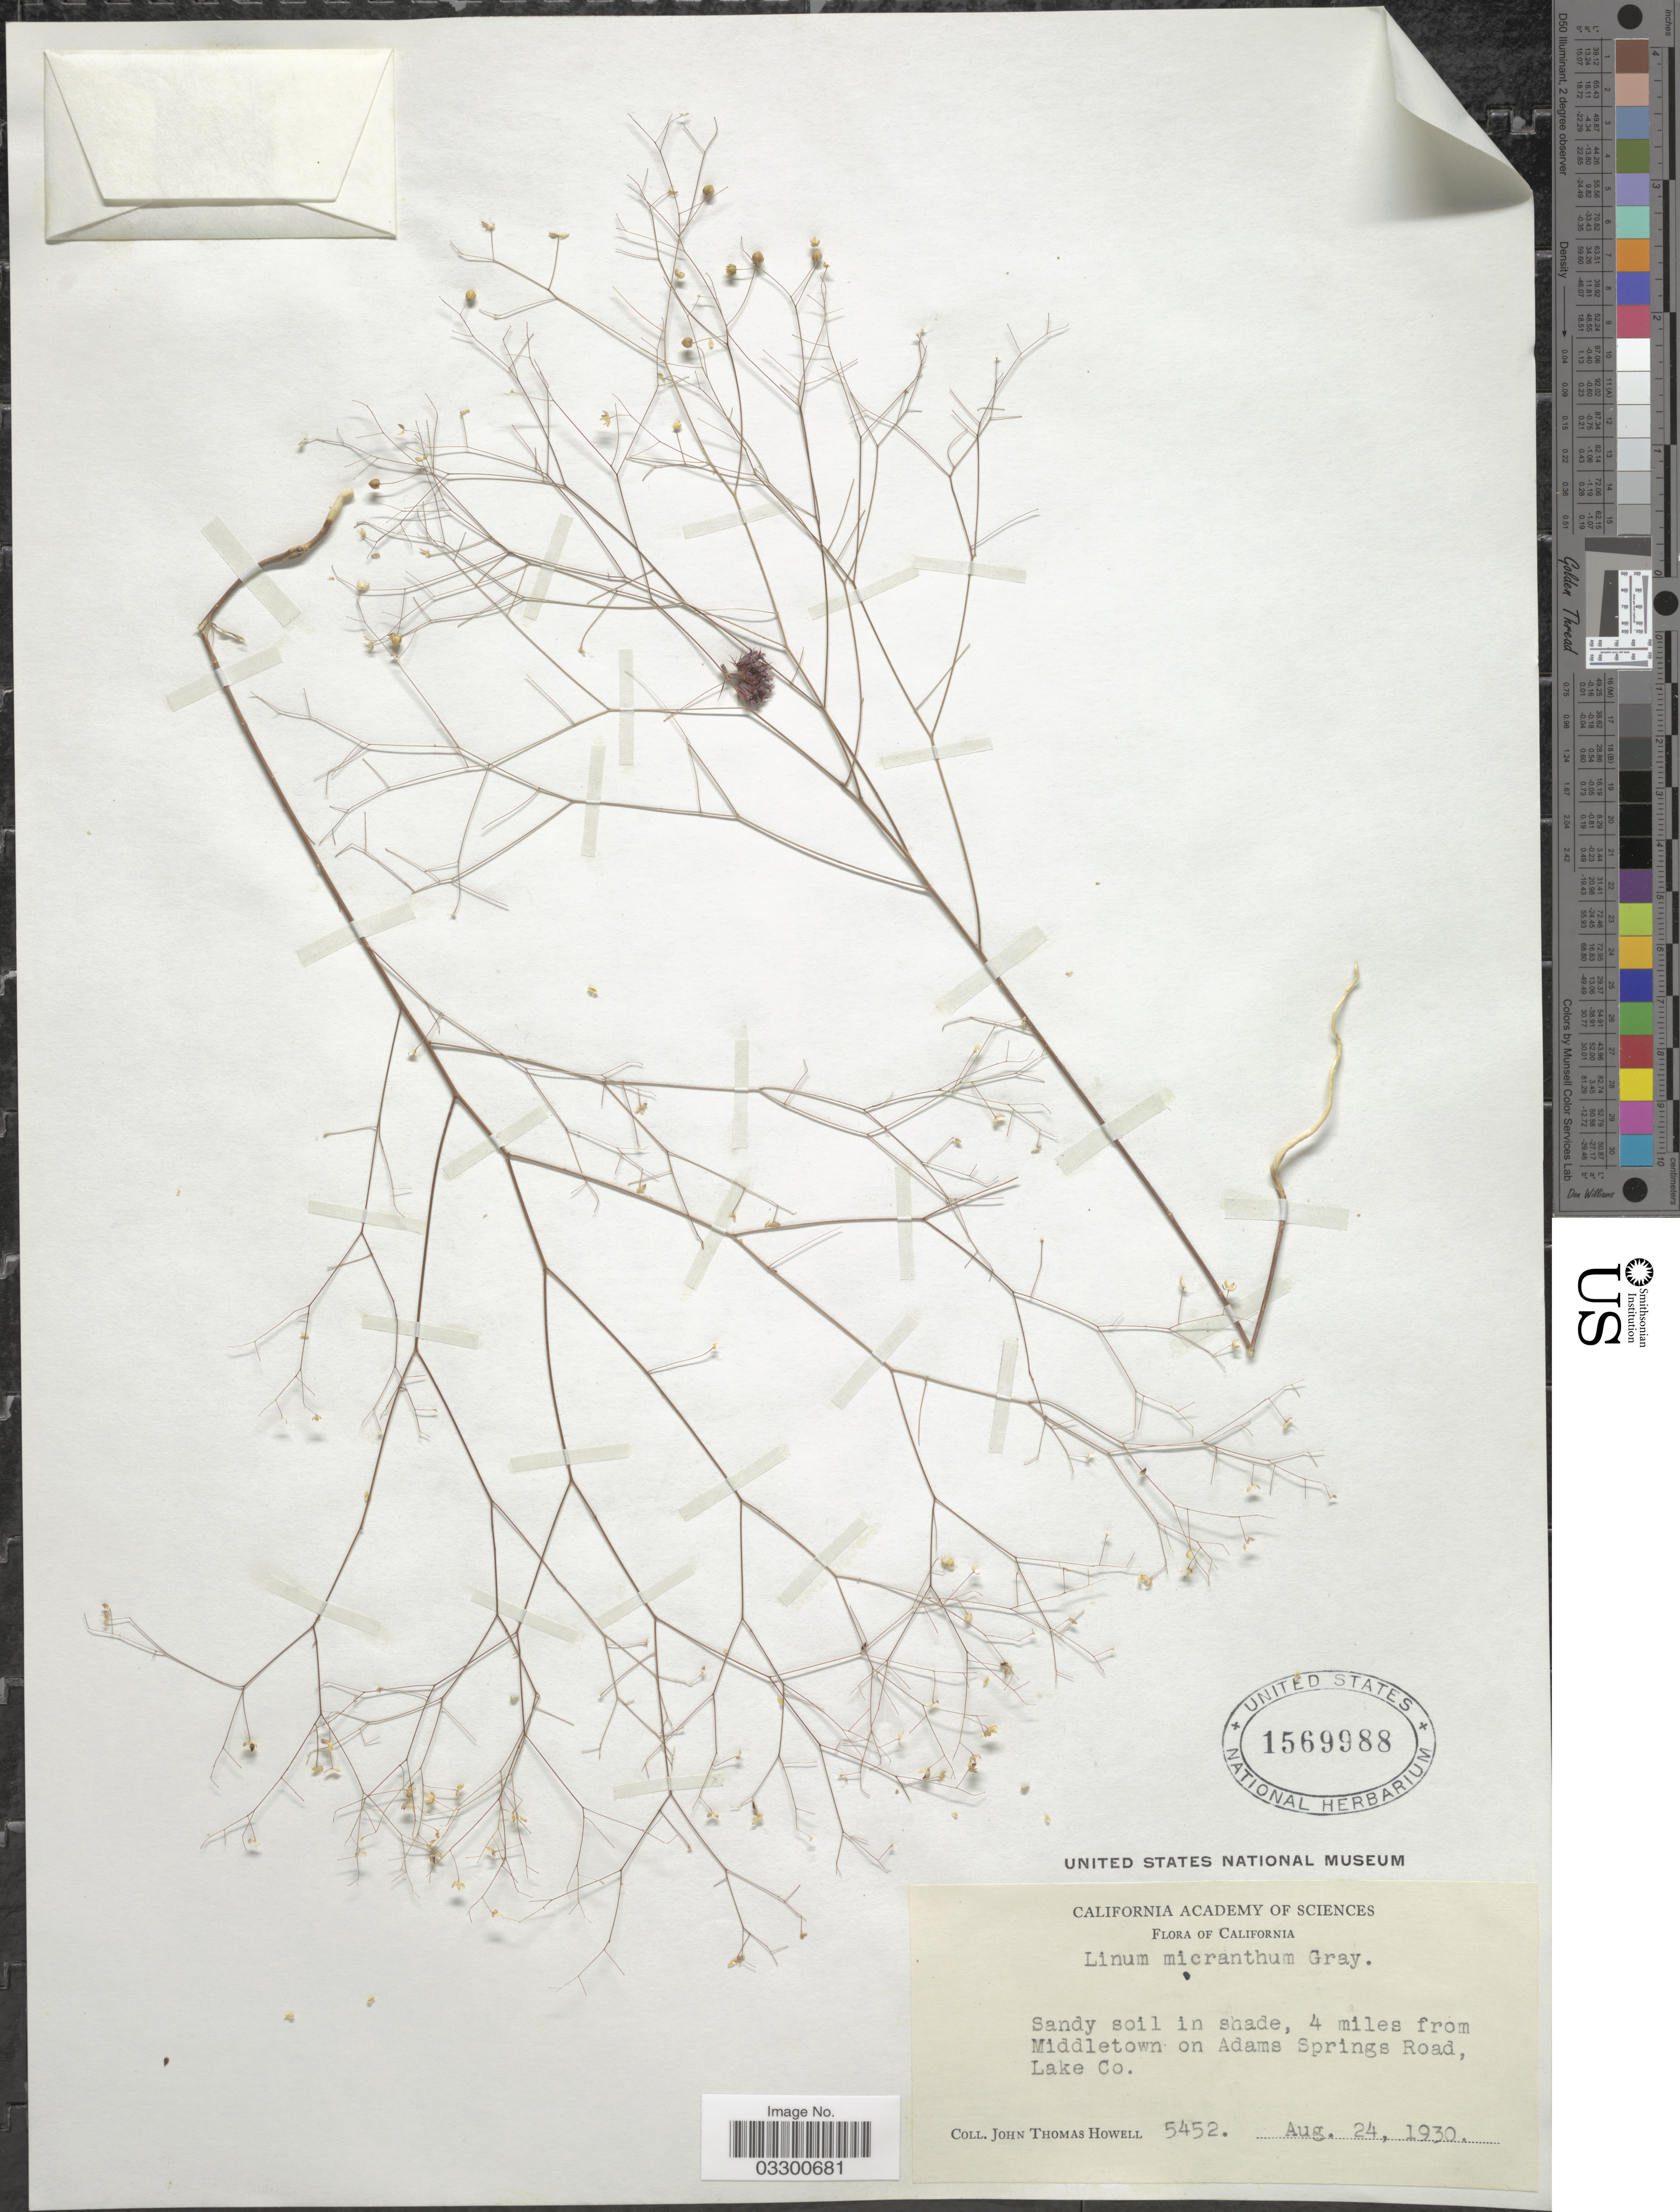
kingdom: Plantae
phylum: Tracheophyta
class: Magnoliopsida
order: Malpighiales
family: Linaceae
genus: Hesperolinon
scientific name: Hesperolinon micranthum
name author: (A. Gray) Small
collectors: J. T. Howell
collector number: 5452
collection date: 1930-08-24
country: United States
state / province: California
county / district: Lake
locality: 4 miles from Middletown on Adams Springs Road, Lake Co.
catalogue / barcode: US 1569988